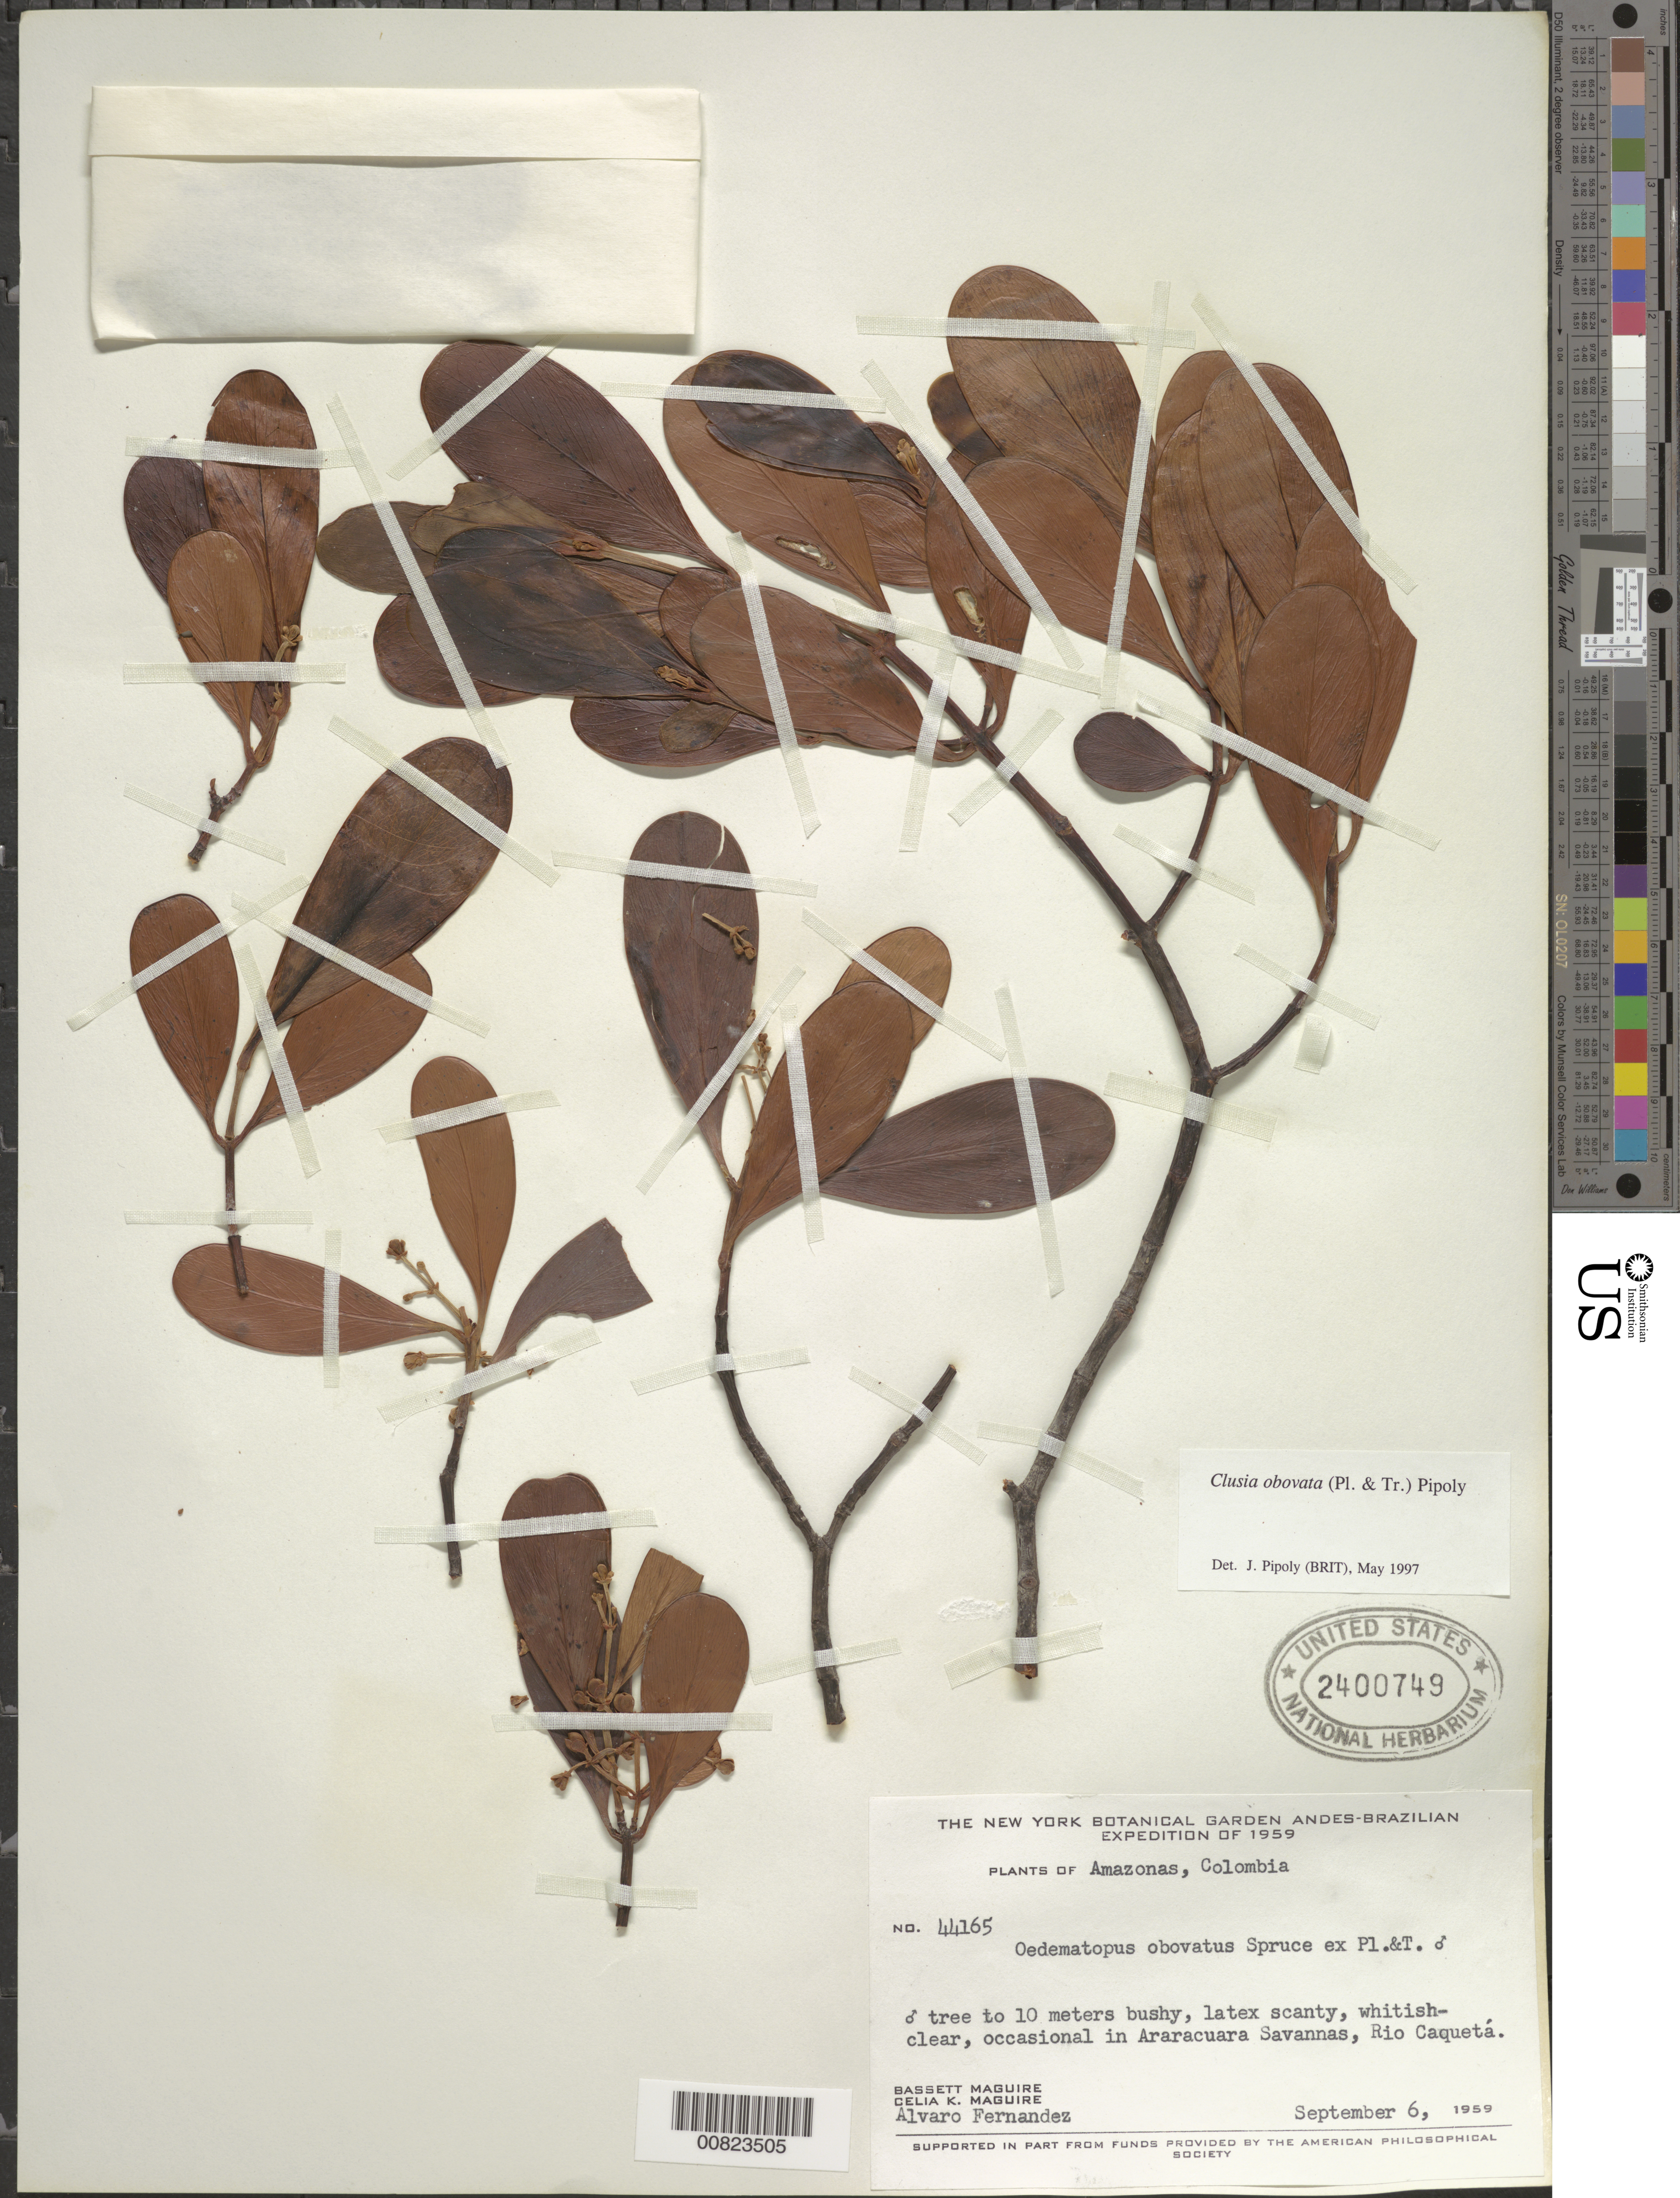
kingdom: Plantae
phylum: Tracheophyta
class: Magnoliopsida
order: Malpighiales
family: Clusiaceae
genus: Clusia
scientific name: Clusia obovata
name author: (Spruce ex Planch. & Triana) Pipoly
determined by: Pipoly, J. J., III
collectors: B. Maguire, C. K. Maguire & A. Fernández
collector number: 44165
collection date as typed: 6-Sep-59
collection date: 1959-09-06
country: Colombia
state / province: Amazônas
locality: Araracuara Savannas, Río Caqueta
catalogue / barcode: US 2400749